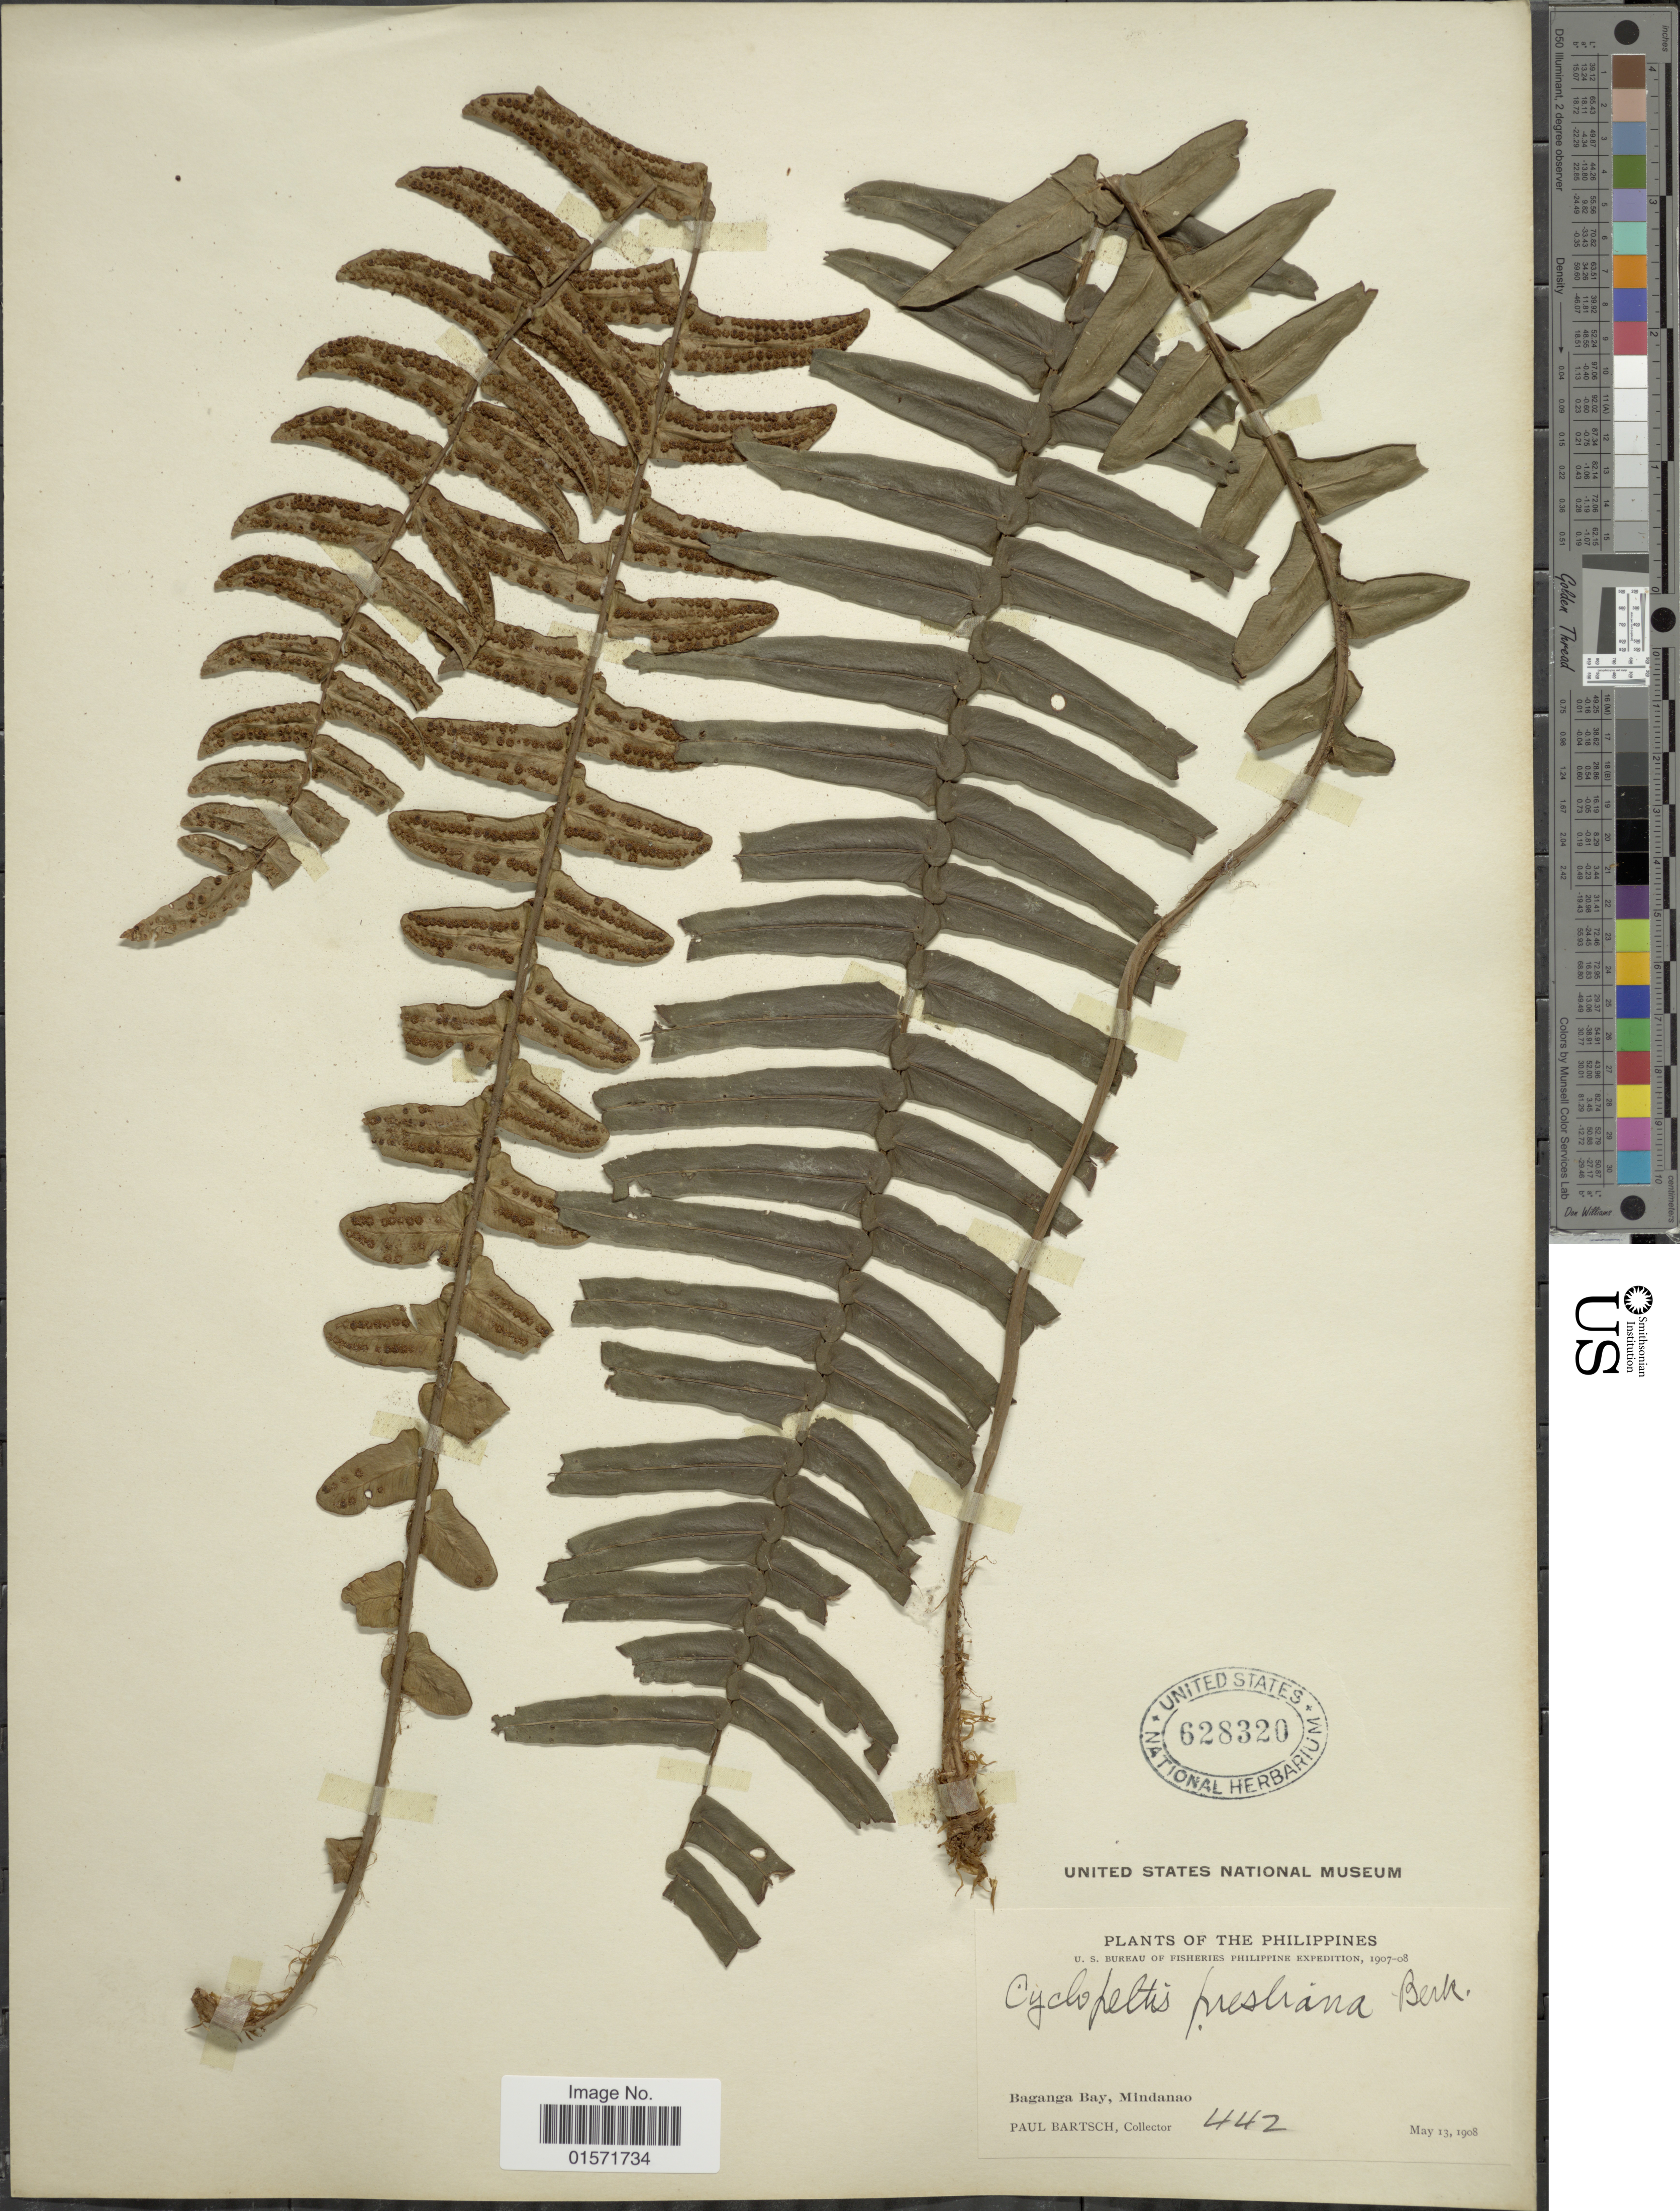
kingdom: Plantae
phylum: Tracheophyta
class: Polypodiopsida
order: Polypodiales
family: Lomariopsidaceae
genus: Cyclopeltis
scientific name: Cyclopeltis presliana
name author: (Mett.) Berkeley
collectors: P. Bartsch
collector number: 442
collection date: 1908-05-13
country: Philippines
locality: Baganga Bay, Mindanao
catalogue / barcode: US 628320